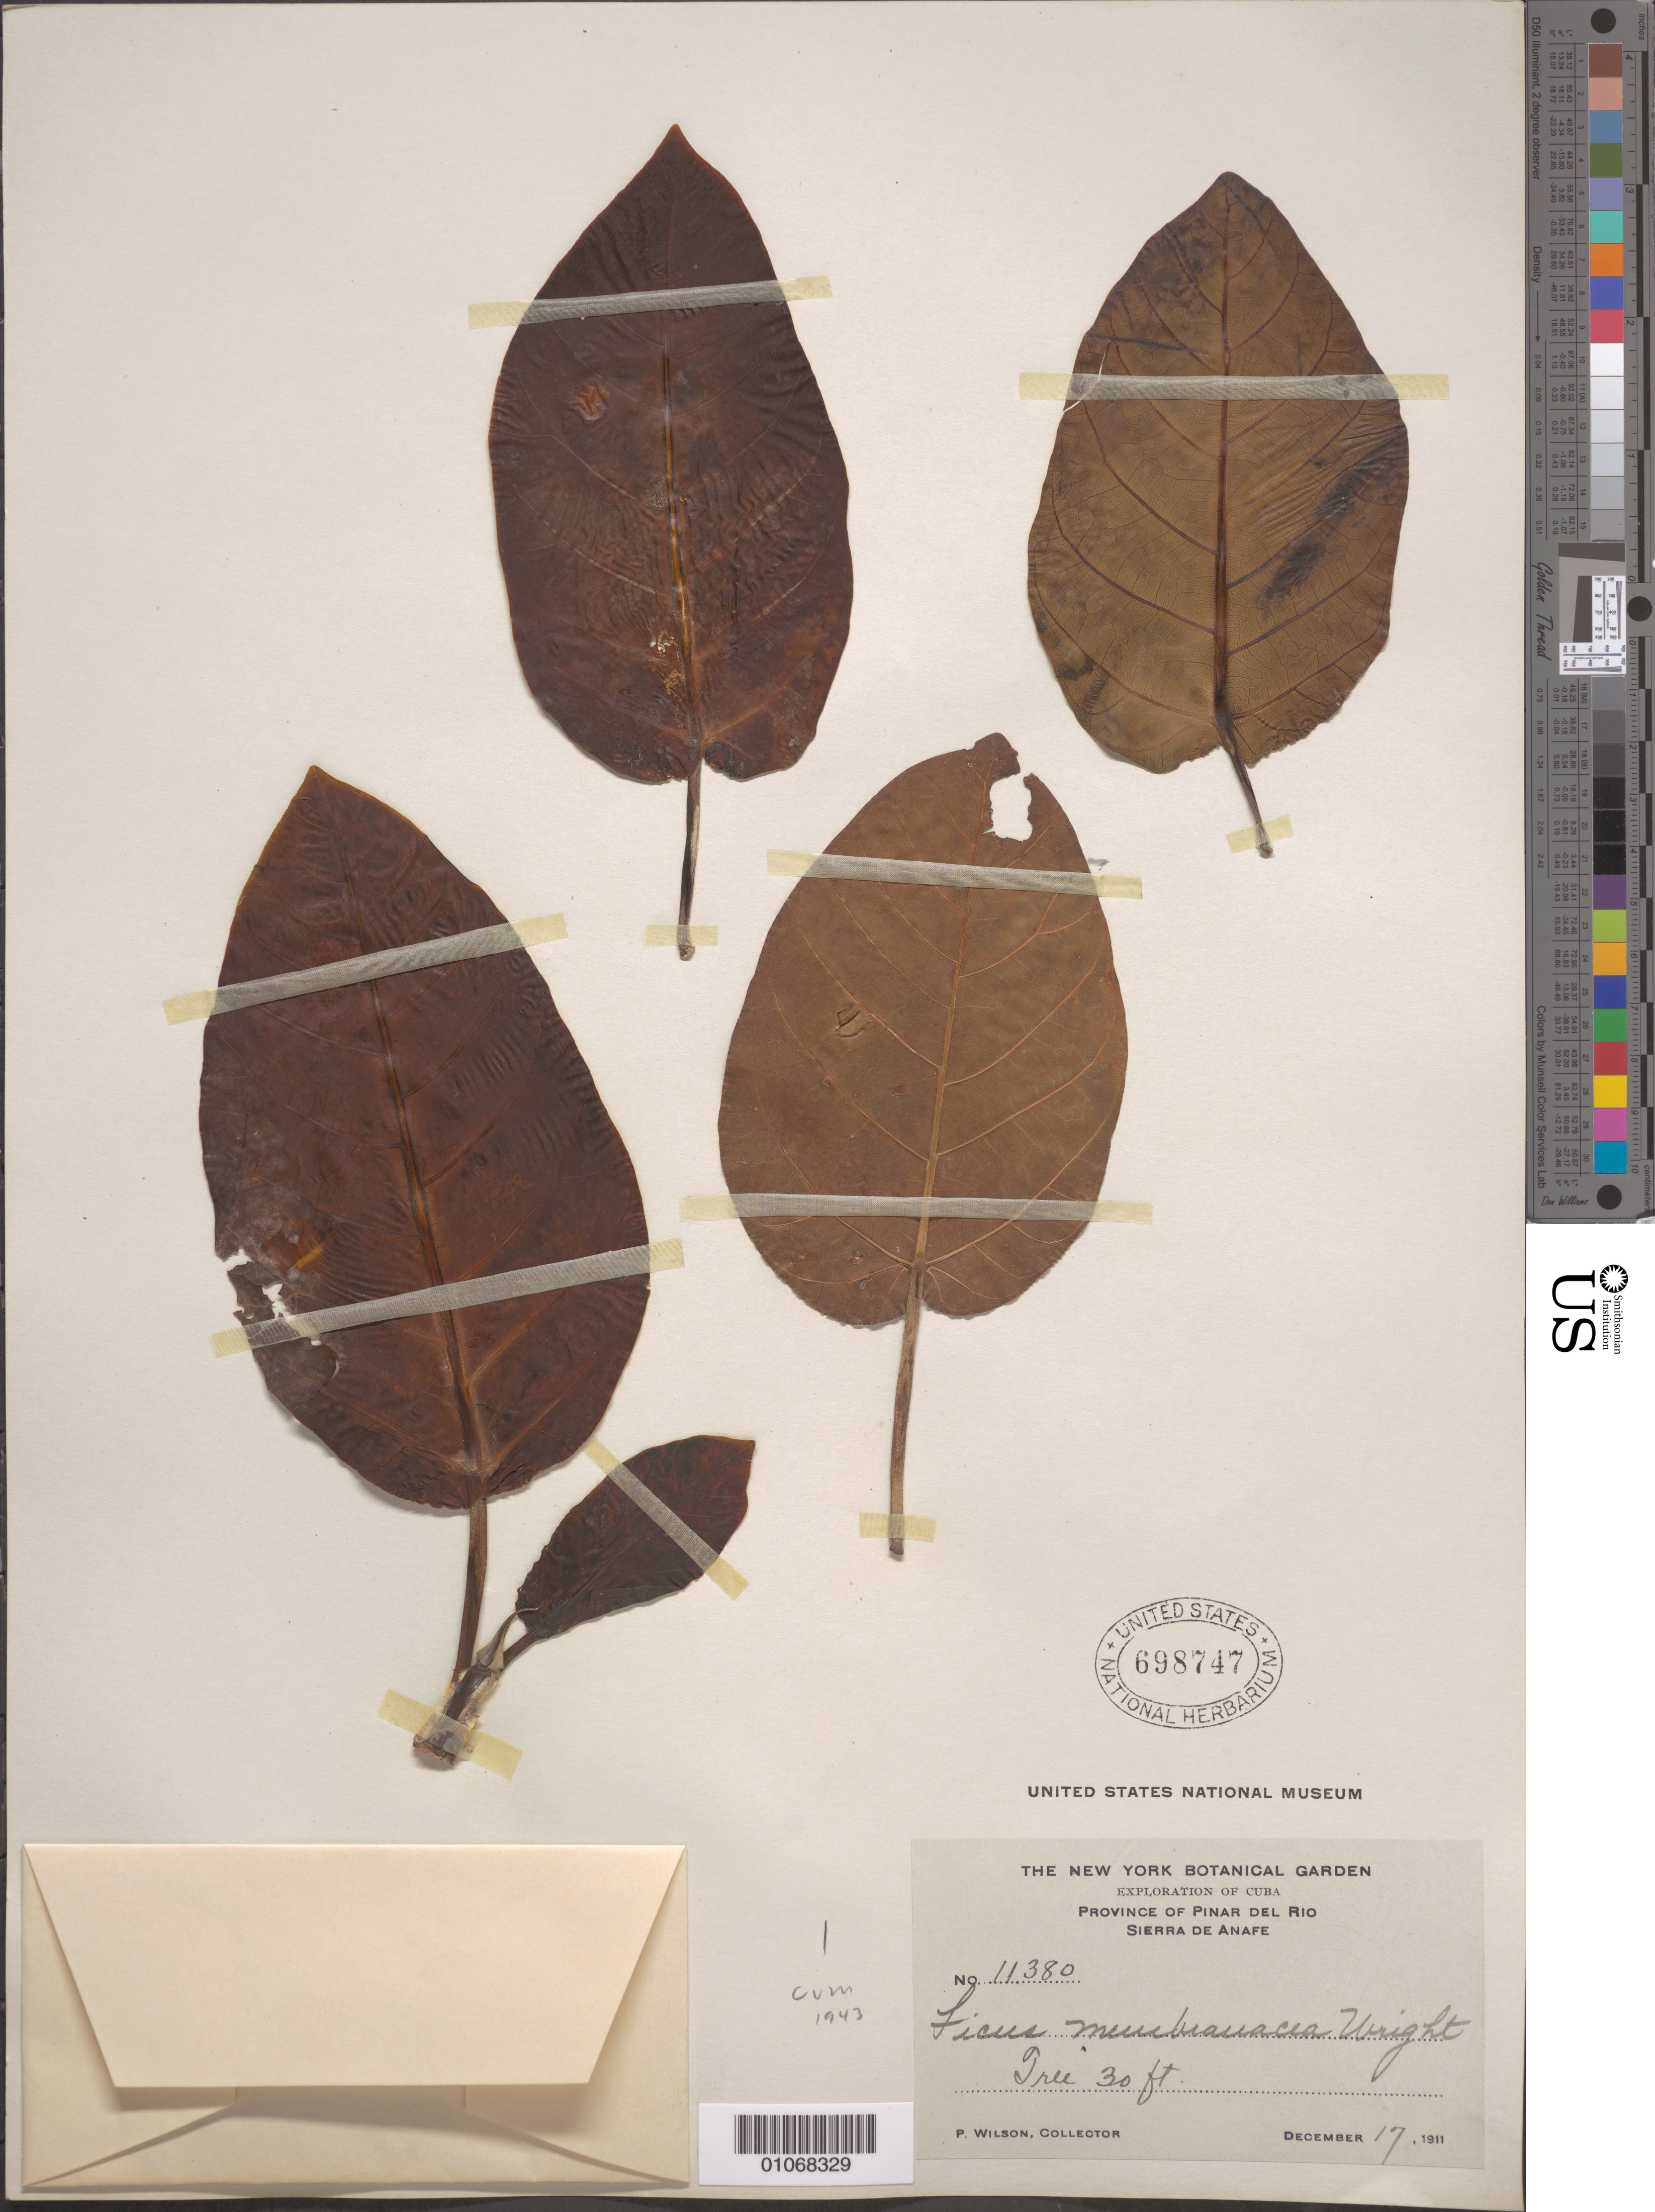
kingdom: Plantae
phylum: Tracheophyta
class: Magnoliopsida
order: Rosales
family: Moraceae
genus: Ficus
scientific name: Ficus membranacea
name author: C. Wright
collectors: P. Wilson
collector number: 11380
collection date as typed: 17 Dec 1911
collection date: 1911-12-17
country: Cuba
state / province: Pinar del Rio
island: Cuba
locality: Sierra de Anafe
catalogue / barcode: US 698747